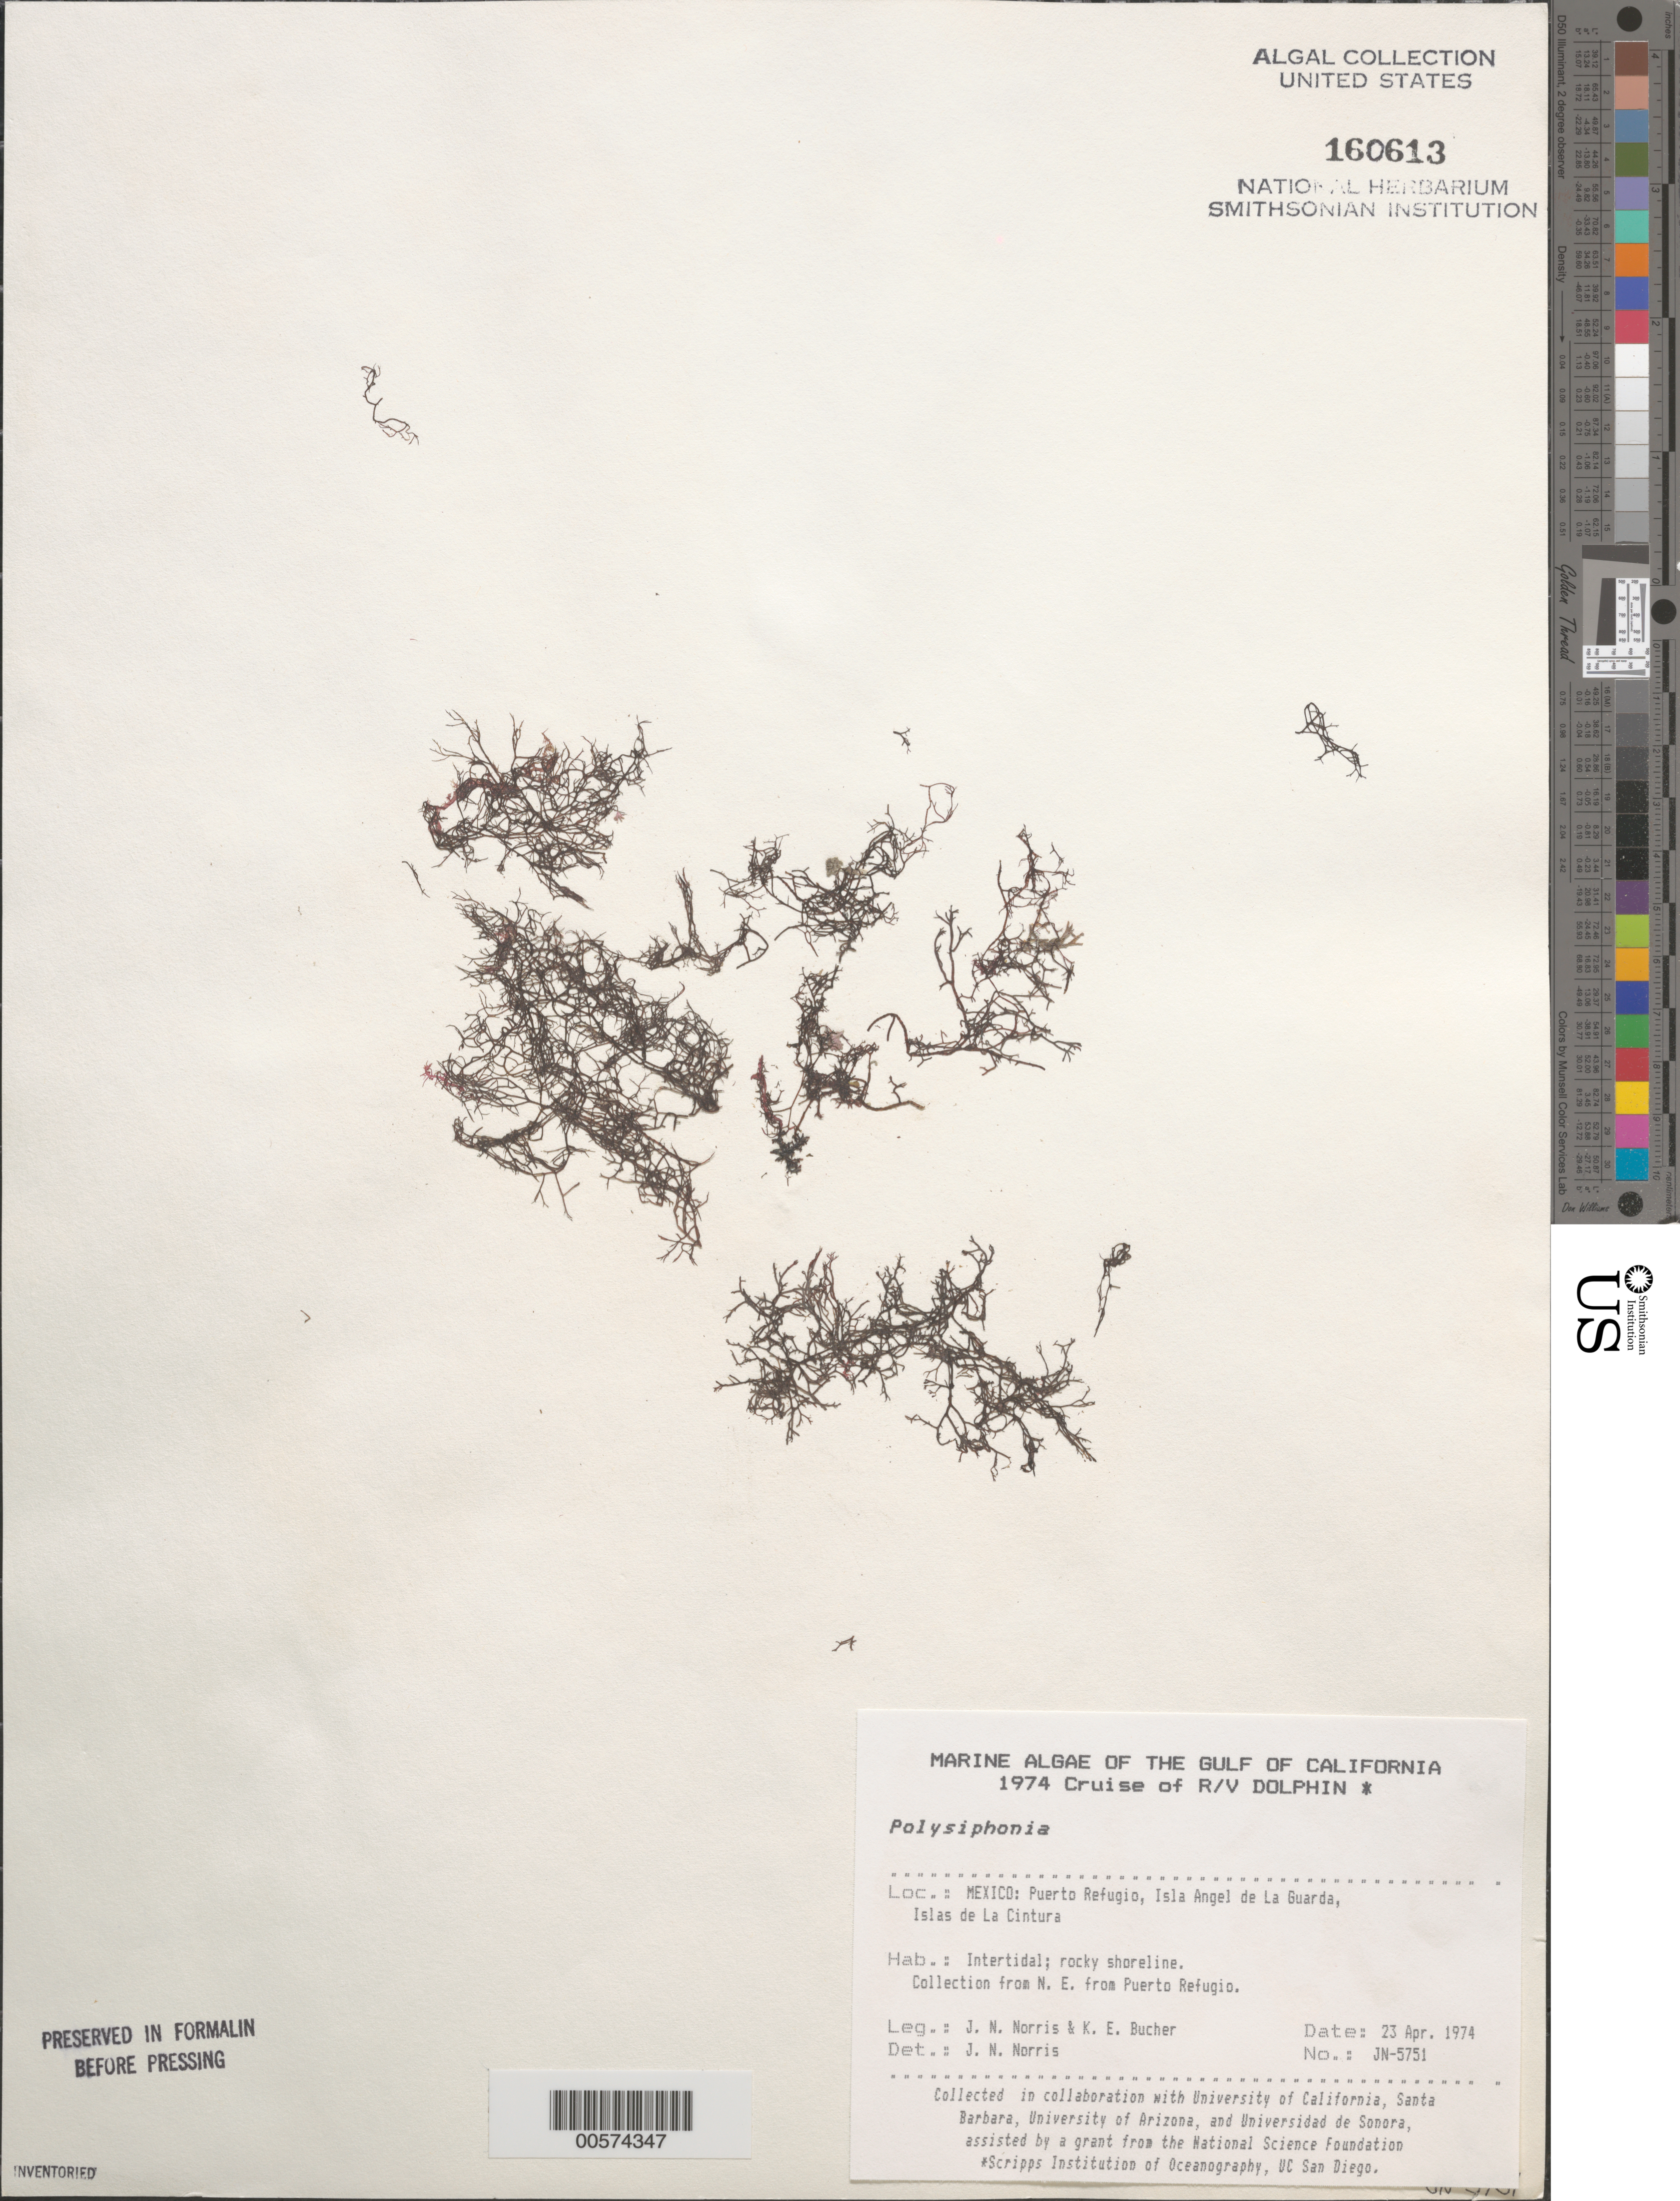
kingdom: Plantae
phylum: Rhodophyta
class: Florideophyceae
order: Ceramiales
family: Rhodomelaceae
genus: Polysiphonia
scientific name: Polysiphonia sp.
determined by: Norris, James N.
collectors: J. N. Norris & K. E. Bucher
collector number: JN-5751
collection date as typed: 23 Apr 1974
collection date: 1974-04-23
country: Mexico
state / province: Baja California Norte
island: Isla Angel de la Guarda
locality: Puerto Refugio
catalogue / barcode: US 160613